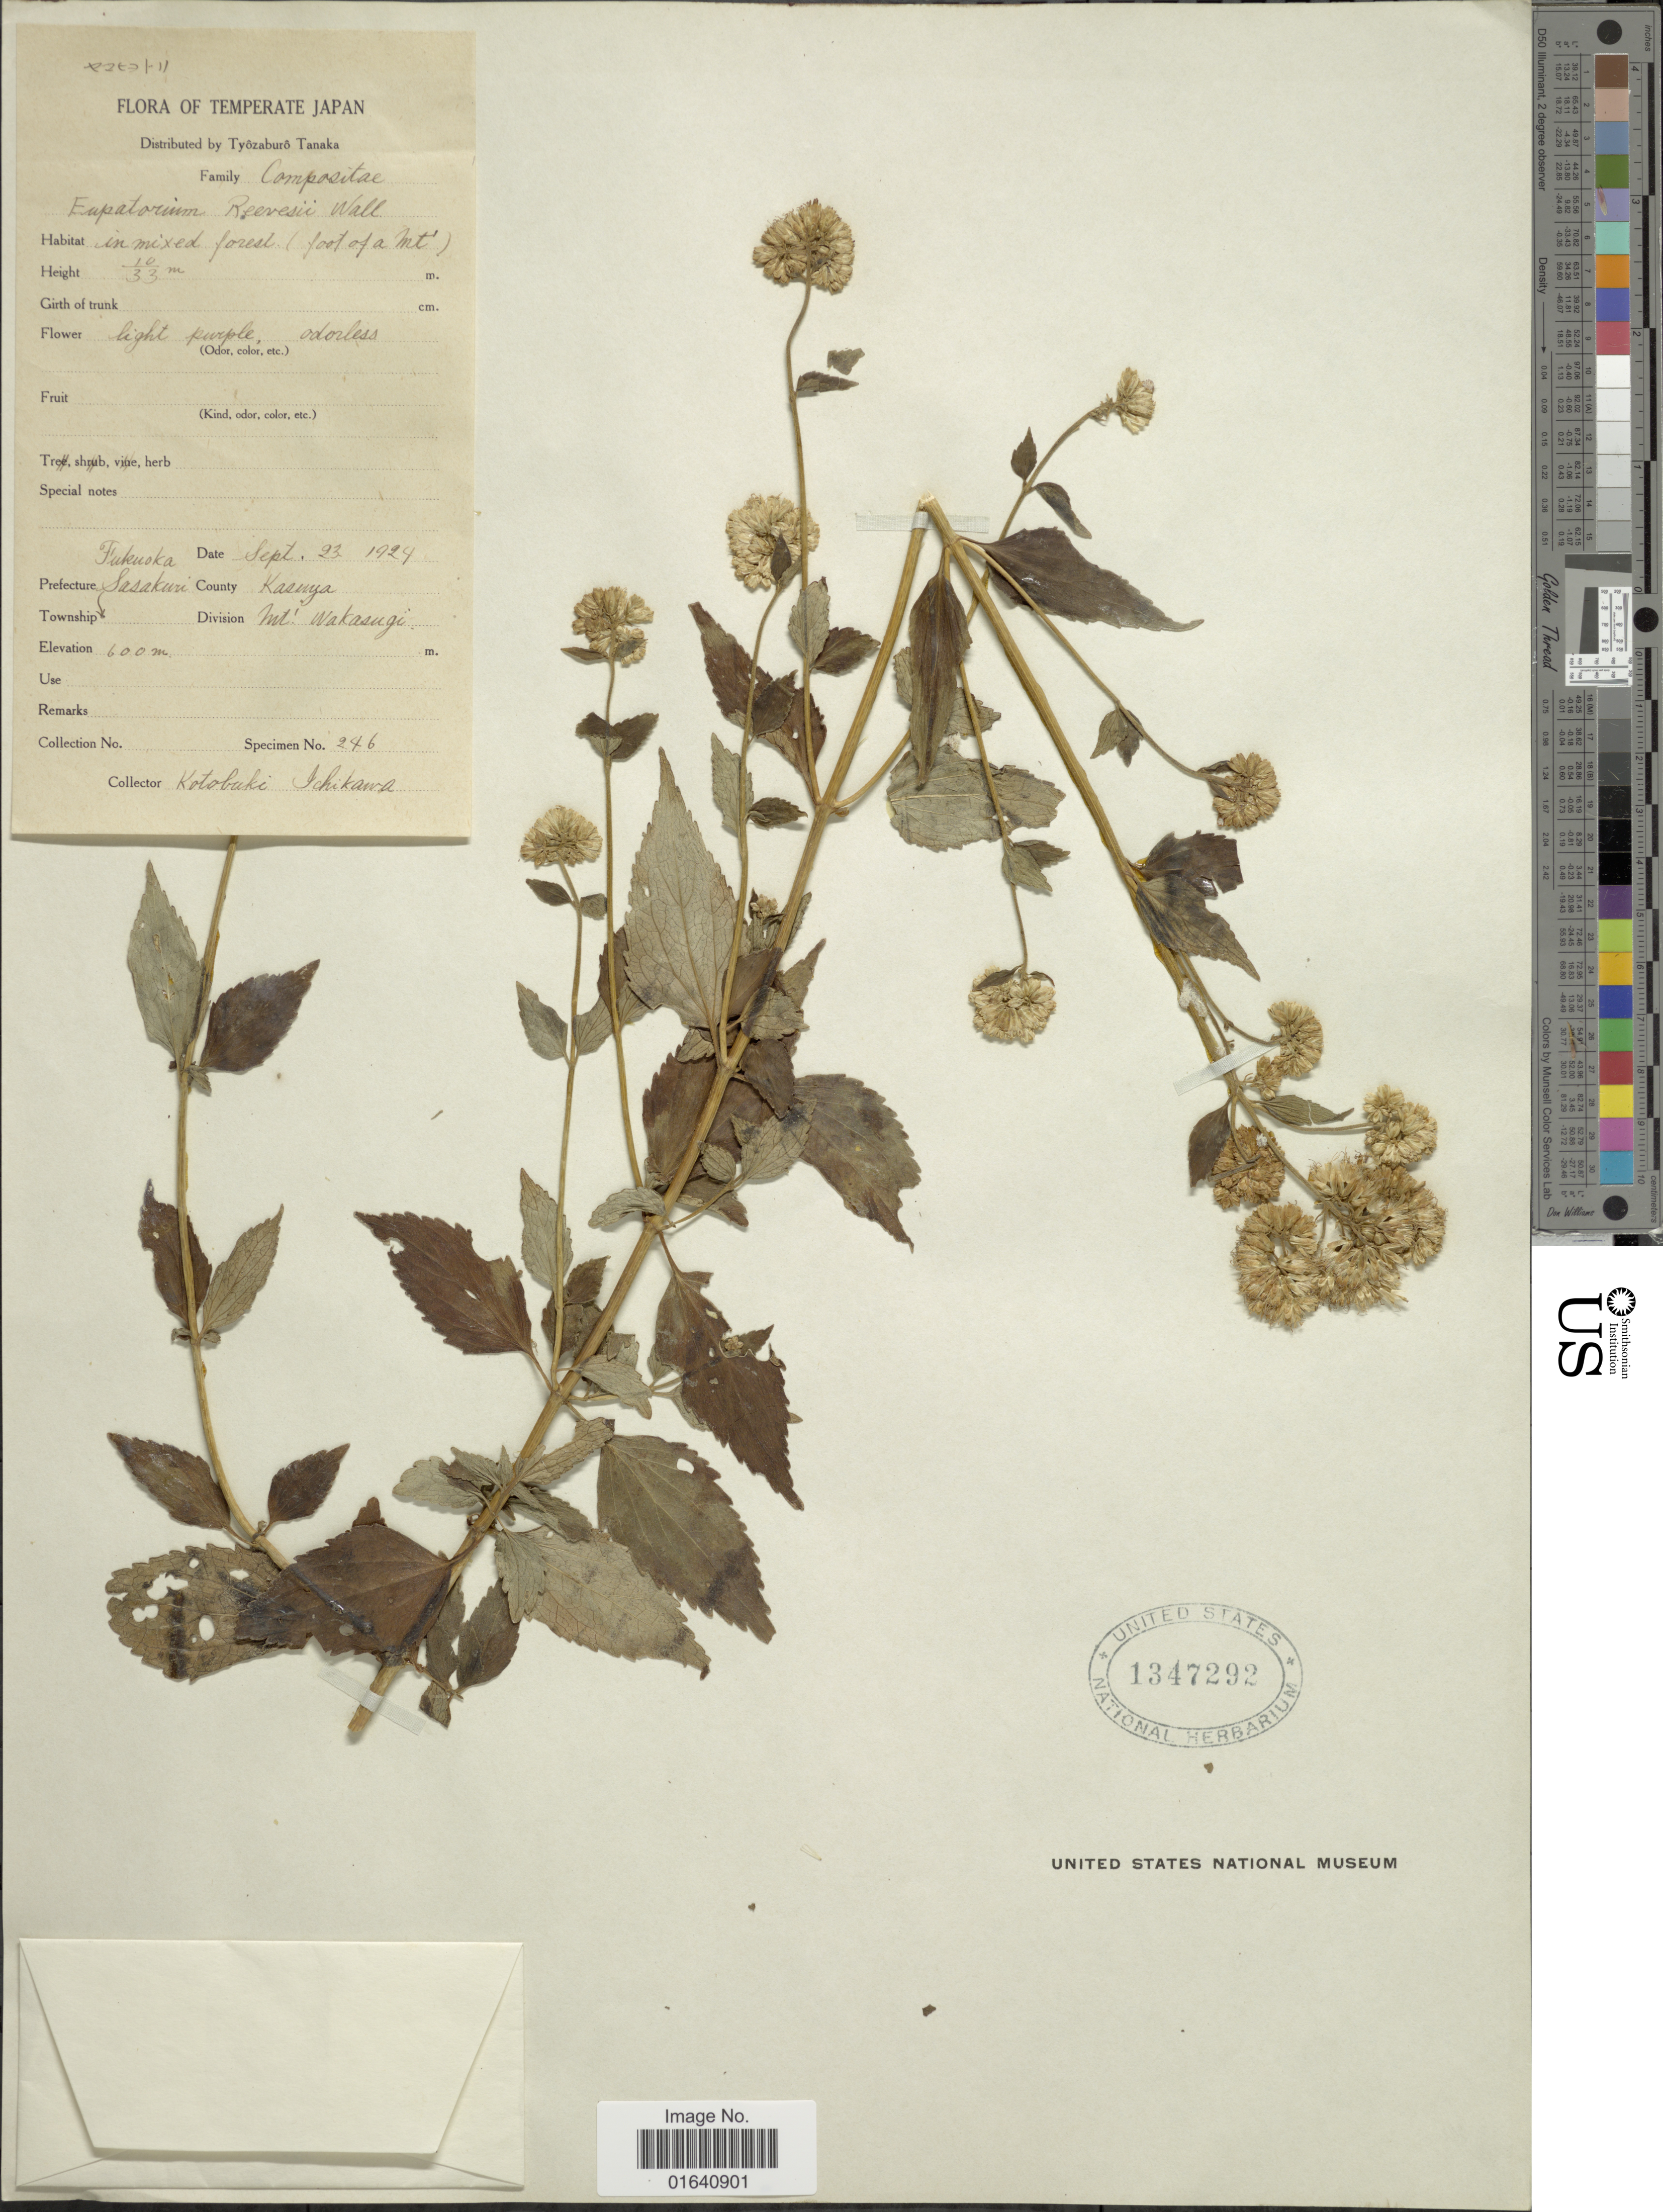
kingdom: Plantae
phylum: Tracheophyta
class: Magnoliopsida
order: Asterales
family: Asteraceae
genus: Eupatorium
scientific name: Eupatorium reevesii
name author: Wall. ex DC.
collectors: K. Ichikawa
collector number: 246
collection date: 1924-09-23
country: Japan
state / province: Hukuoka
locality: Temperate Japan, Prefecture Fukuoka, County Kasanya, Township Saskuri, Division Mt Wakasingi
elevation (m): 600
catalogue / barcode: US 1347292